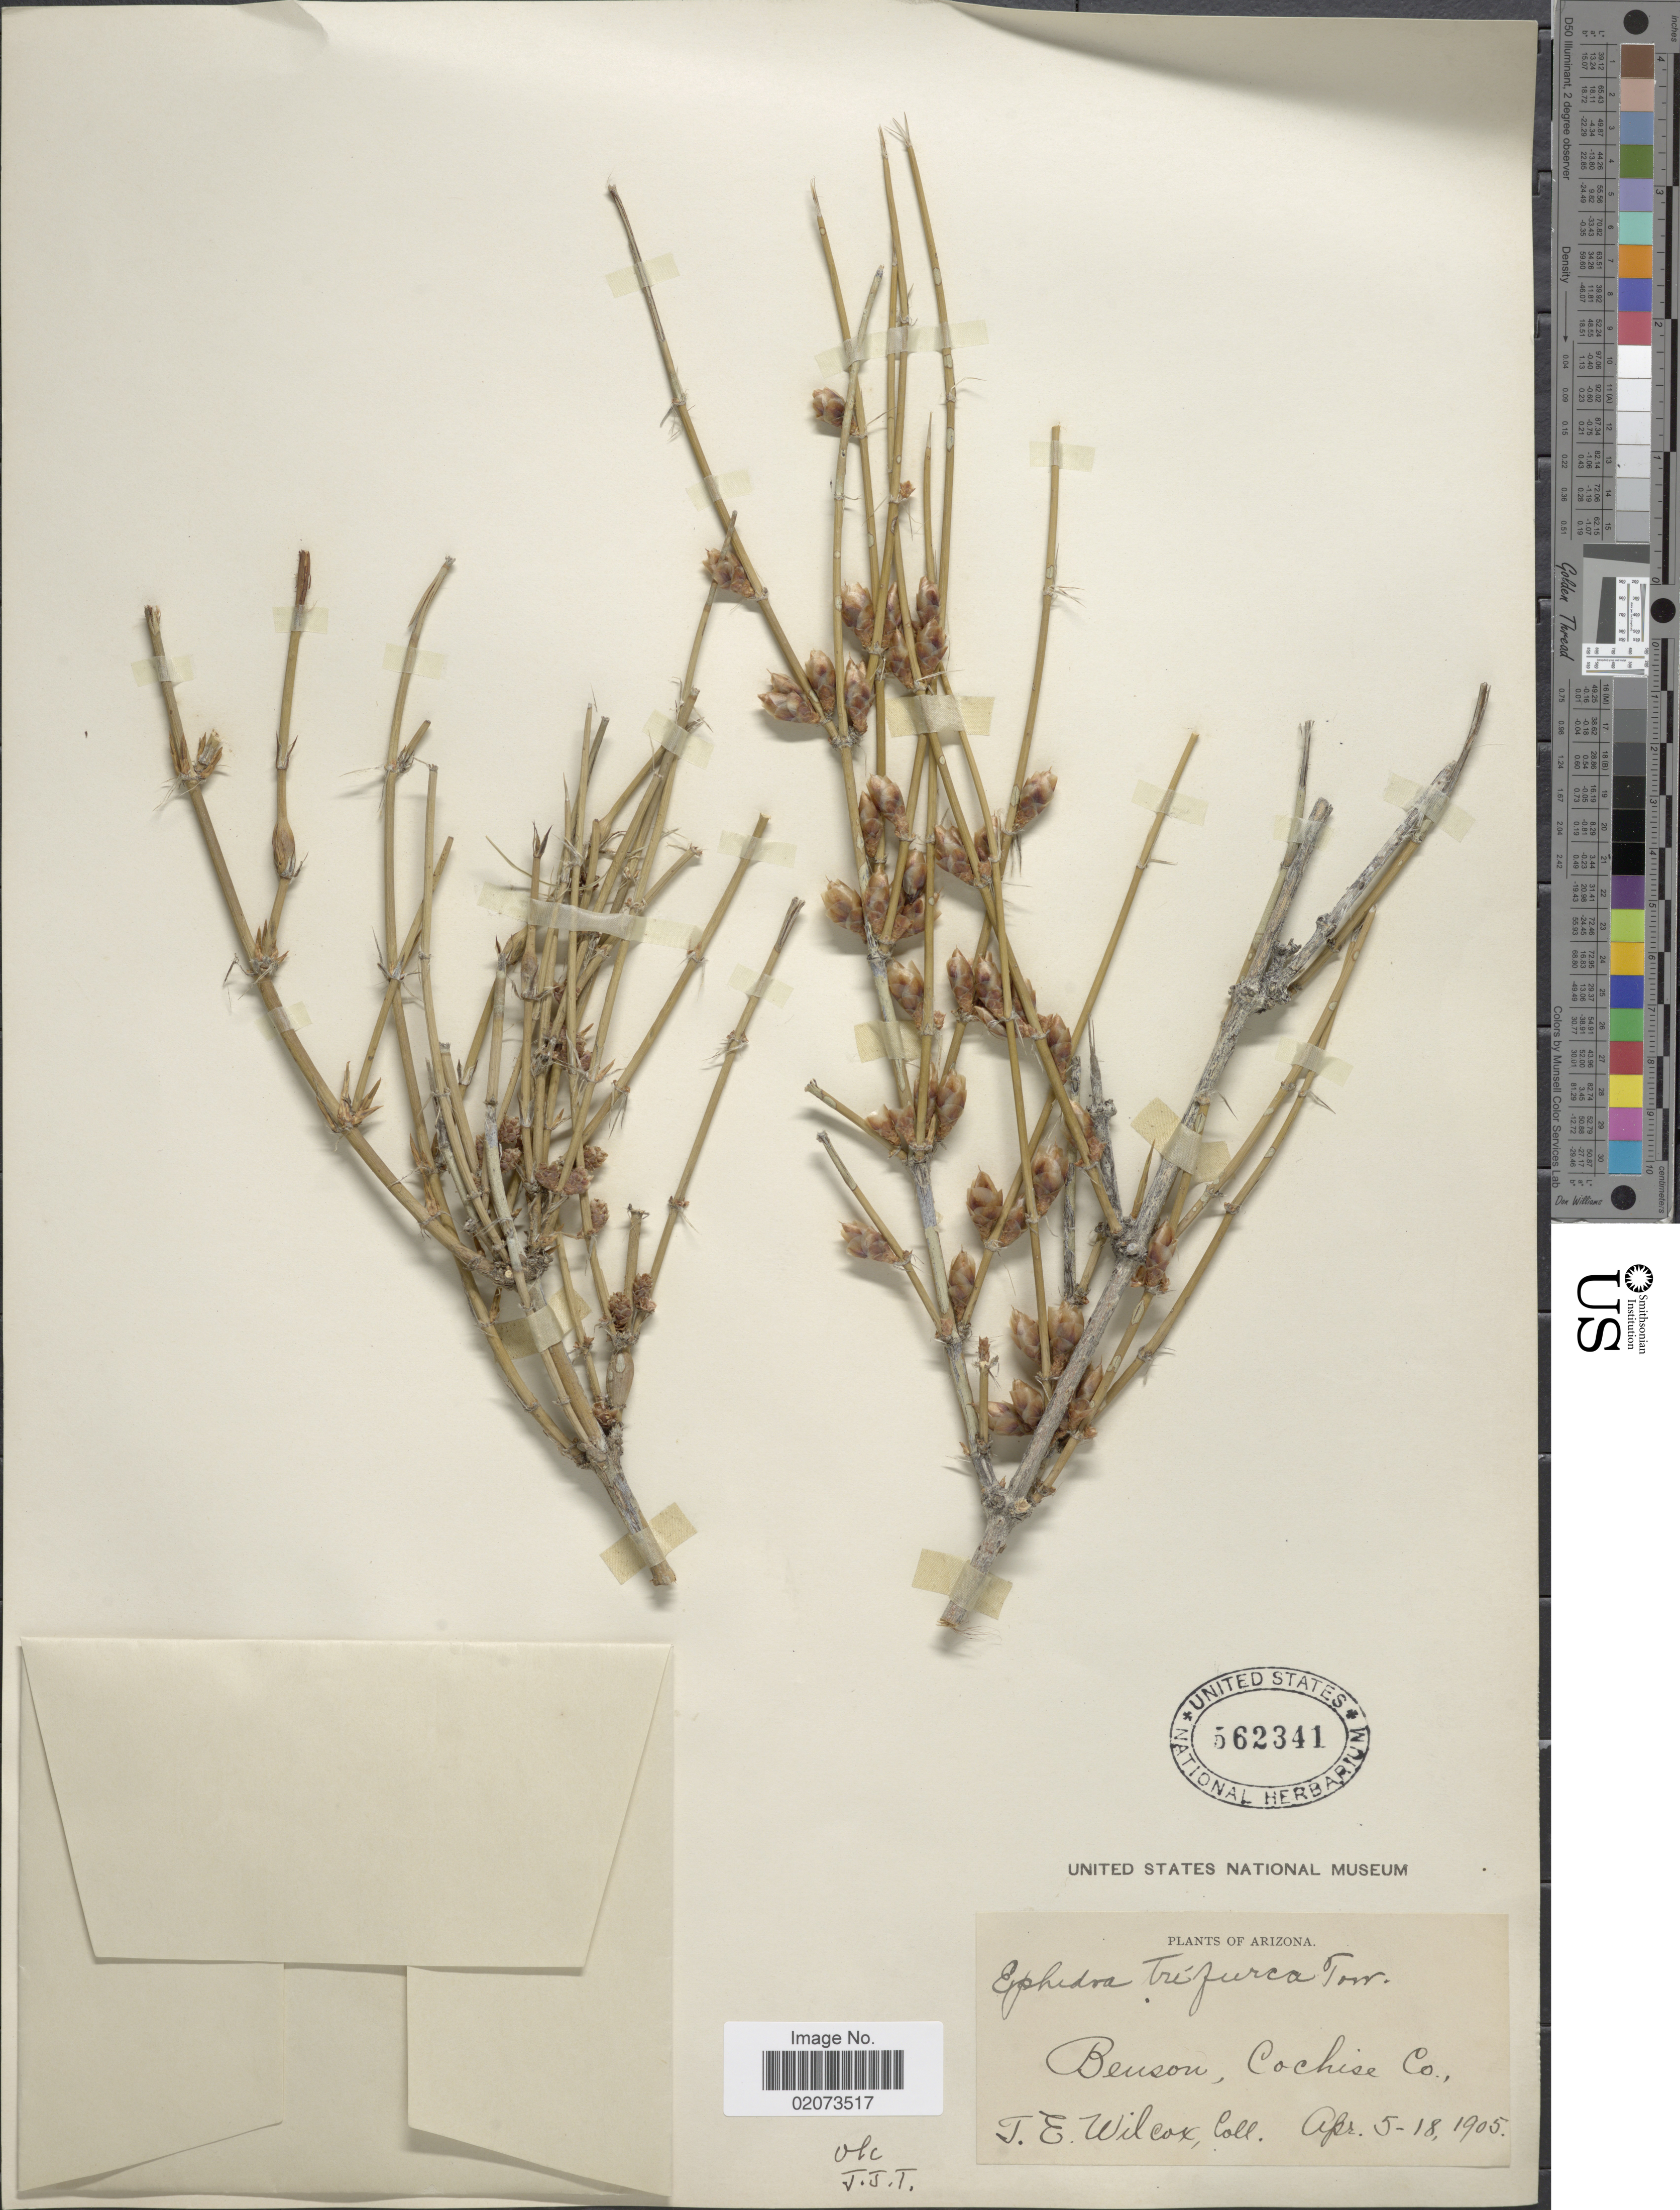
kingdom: Plantae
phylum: Tracheophyta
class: Gnetopsida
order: Ephedrales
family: Ephedraceae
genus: Ephedra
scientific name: Ephedra trifurca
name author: Torr. ex S. Watson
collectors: T. E. Wilcox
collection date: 1905-04-05/1905-04-18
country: United States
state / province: Arizona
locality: Benson, Cochise Co.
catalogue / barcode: US 562341